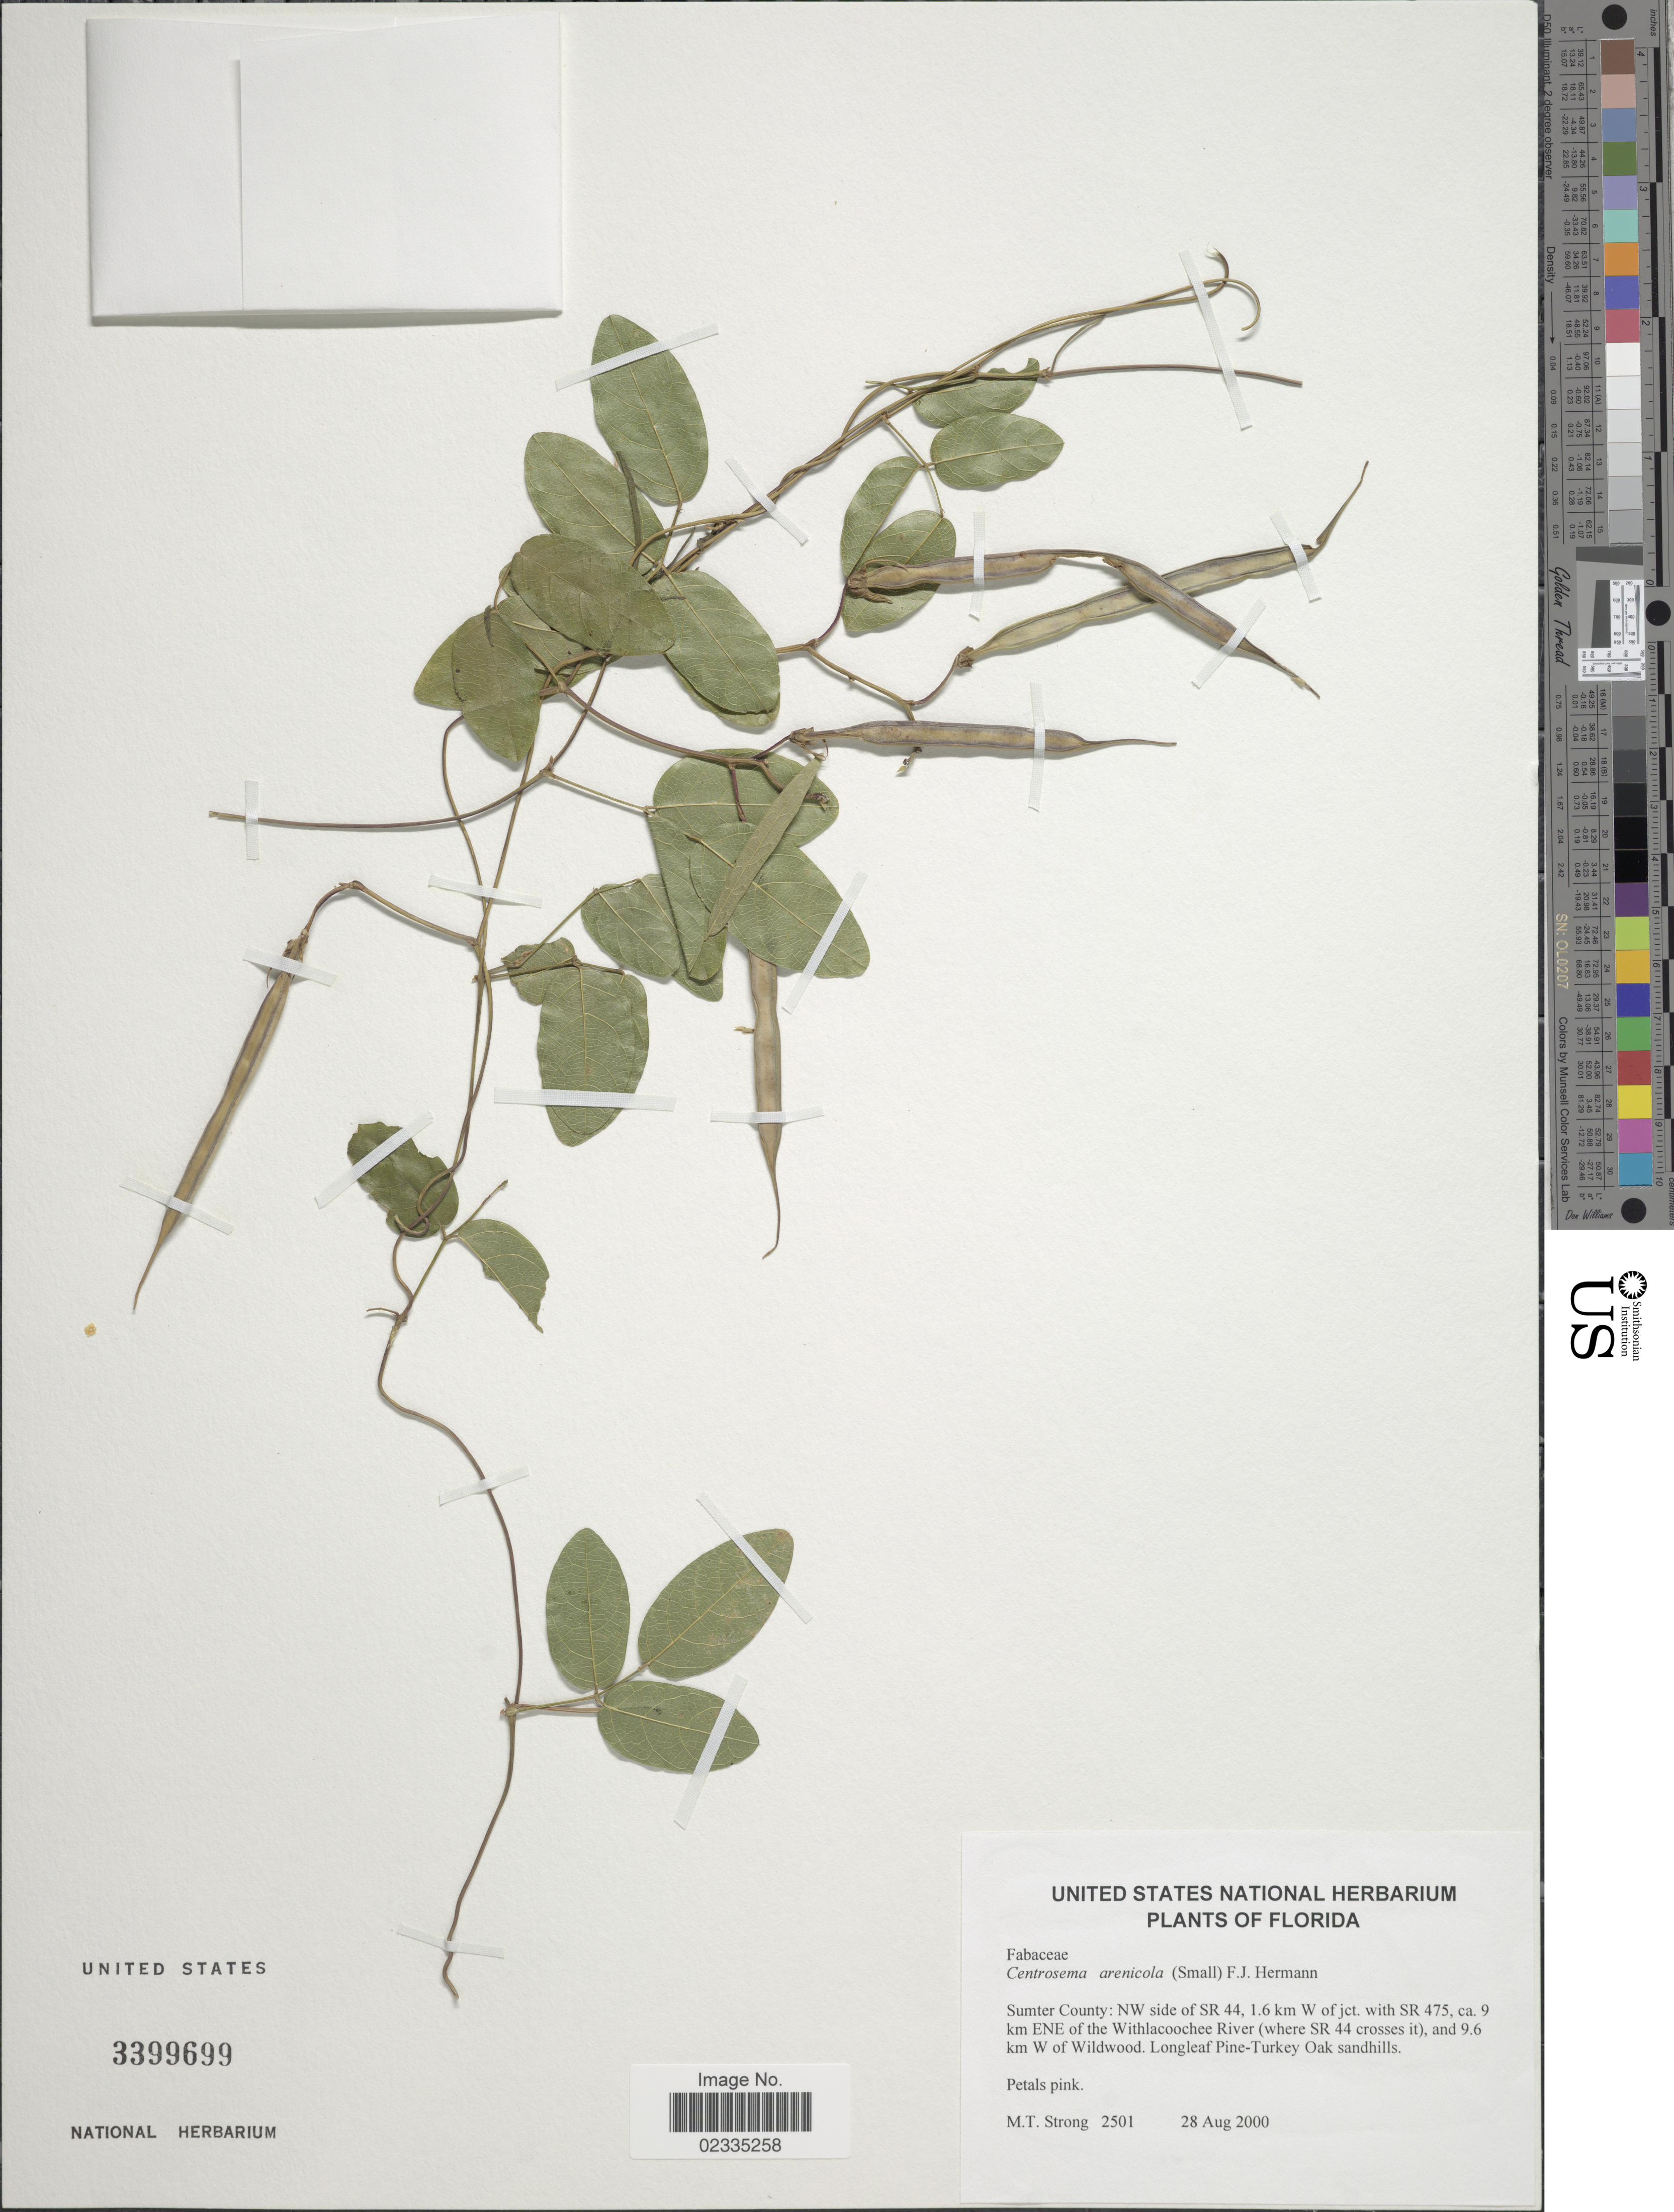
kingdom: Plantae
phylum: Tracheophyta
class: Magnoliopsida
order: Fabales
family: Fabaceae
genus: Centrosema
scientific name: Centrosema arenicola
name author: (Small) F.J. Herm.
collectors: M. T. Strong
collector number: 2501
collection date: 2000-08-28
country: United States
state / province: Florida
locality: Sumter County: NW side of SR 44, 1.6 km W of jct. with SR 475, ca. 9 km ENE of the Withlacoochee River (where SR 44 crosses it), and 9.6 km W of Wildwood.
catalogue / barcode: US 3399699